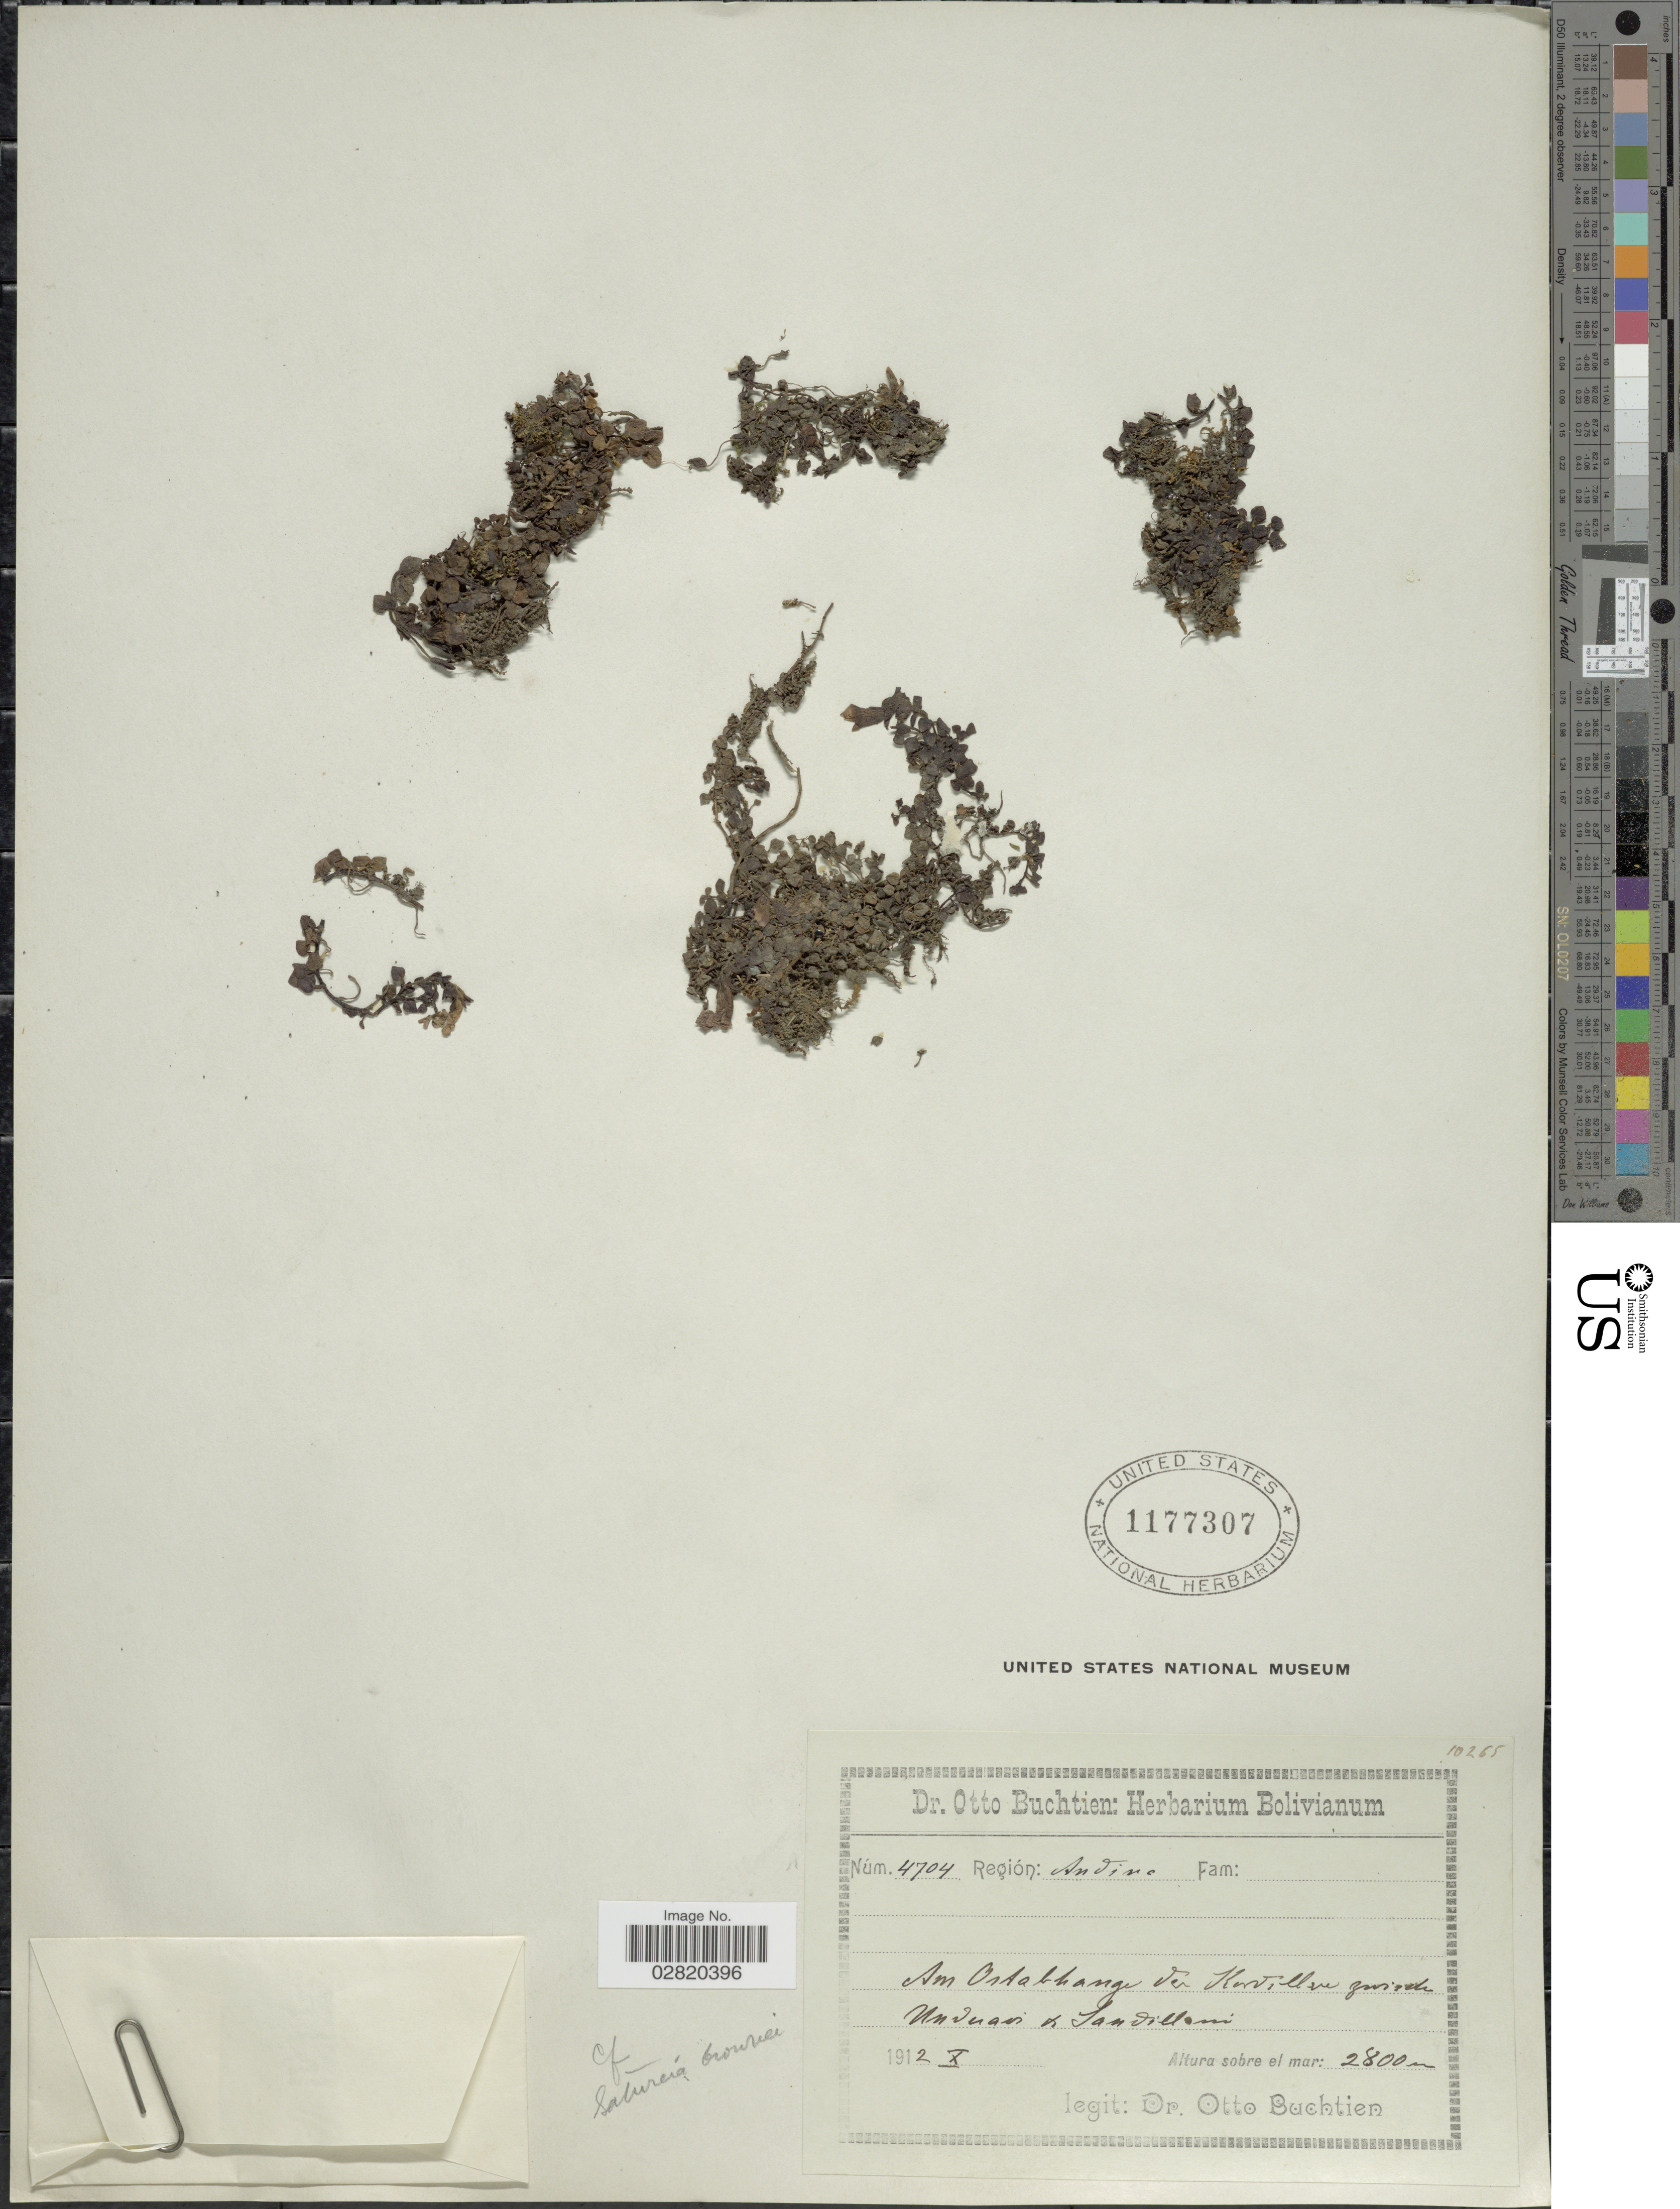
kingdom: Plantae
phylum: Tracheophyta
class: Magnoliopsida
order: Lamiales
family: Lamiaceae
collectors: O. Buchtien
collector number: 4704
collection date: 1912-10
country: Bolivia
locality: Región: Andine. Am Ostabhange der Kastillvue zwischen Unduavi to Sandillani.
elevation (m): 2800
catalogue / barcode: US 1177307